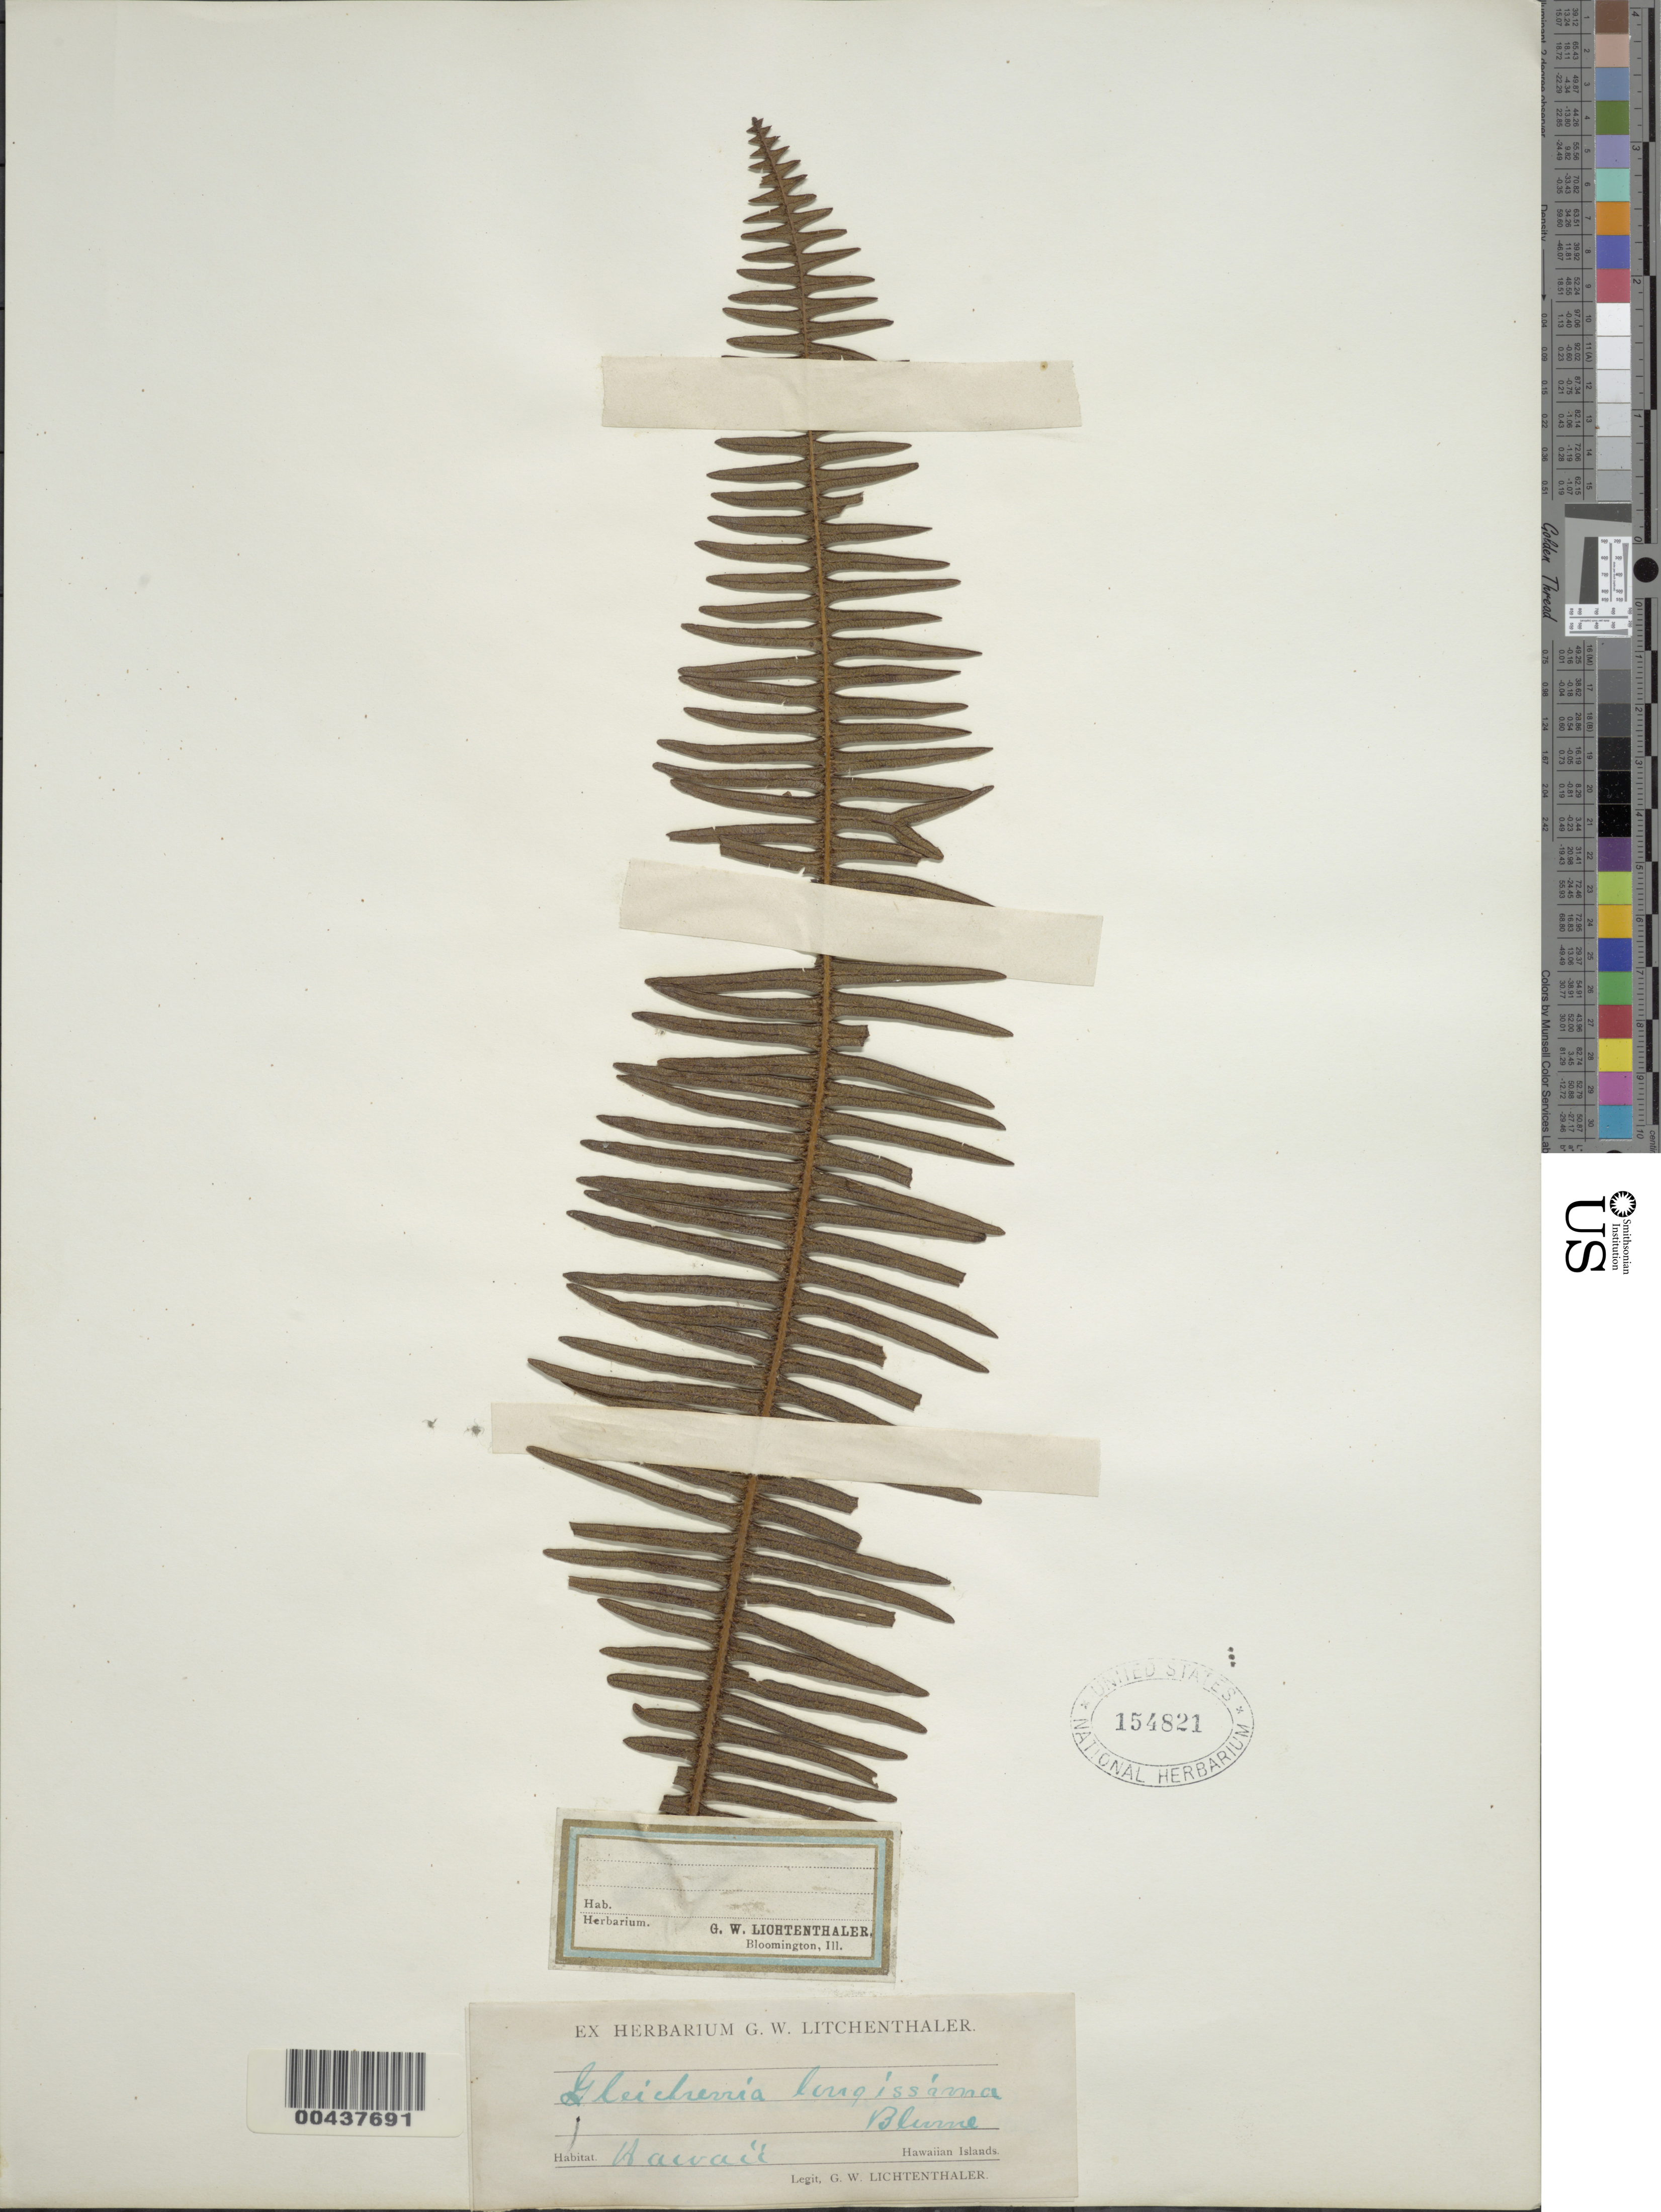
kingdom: Plantae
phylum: Tracheophyta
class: Polypodiopsida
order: Gleicheniales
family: Gleicheniaceae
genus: Sticherus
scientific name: Sticherus owhyhensis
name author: (Hook.) Ching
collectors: G. Lichtenthaler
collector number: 1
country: United States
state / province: Hawaii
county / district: Hawaii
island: Hawaii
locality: Hawaii, Hawaiian Islands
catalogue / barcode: US 154821